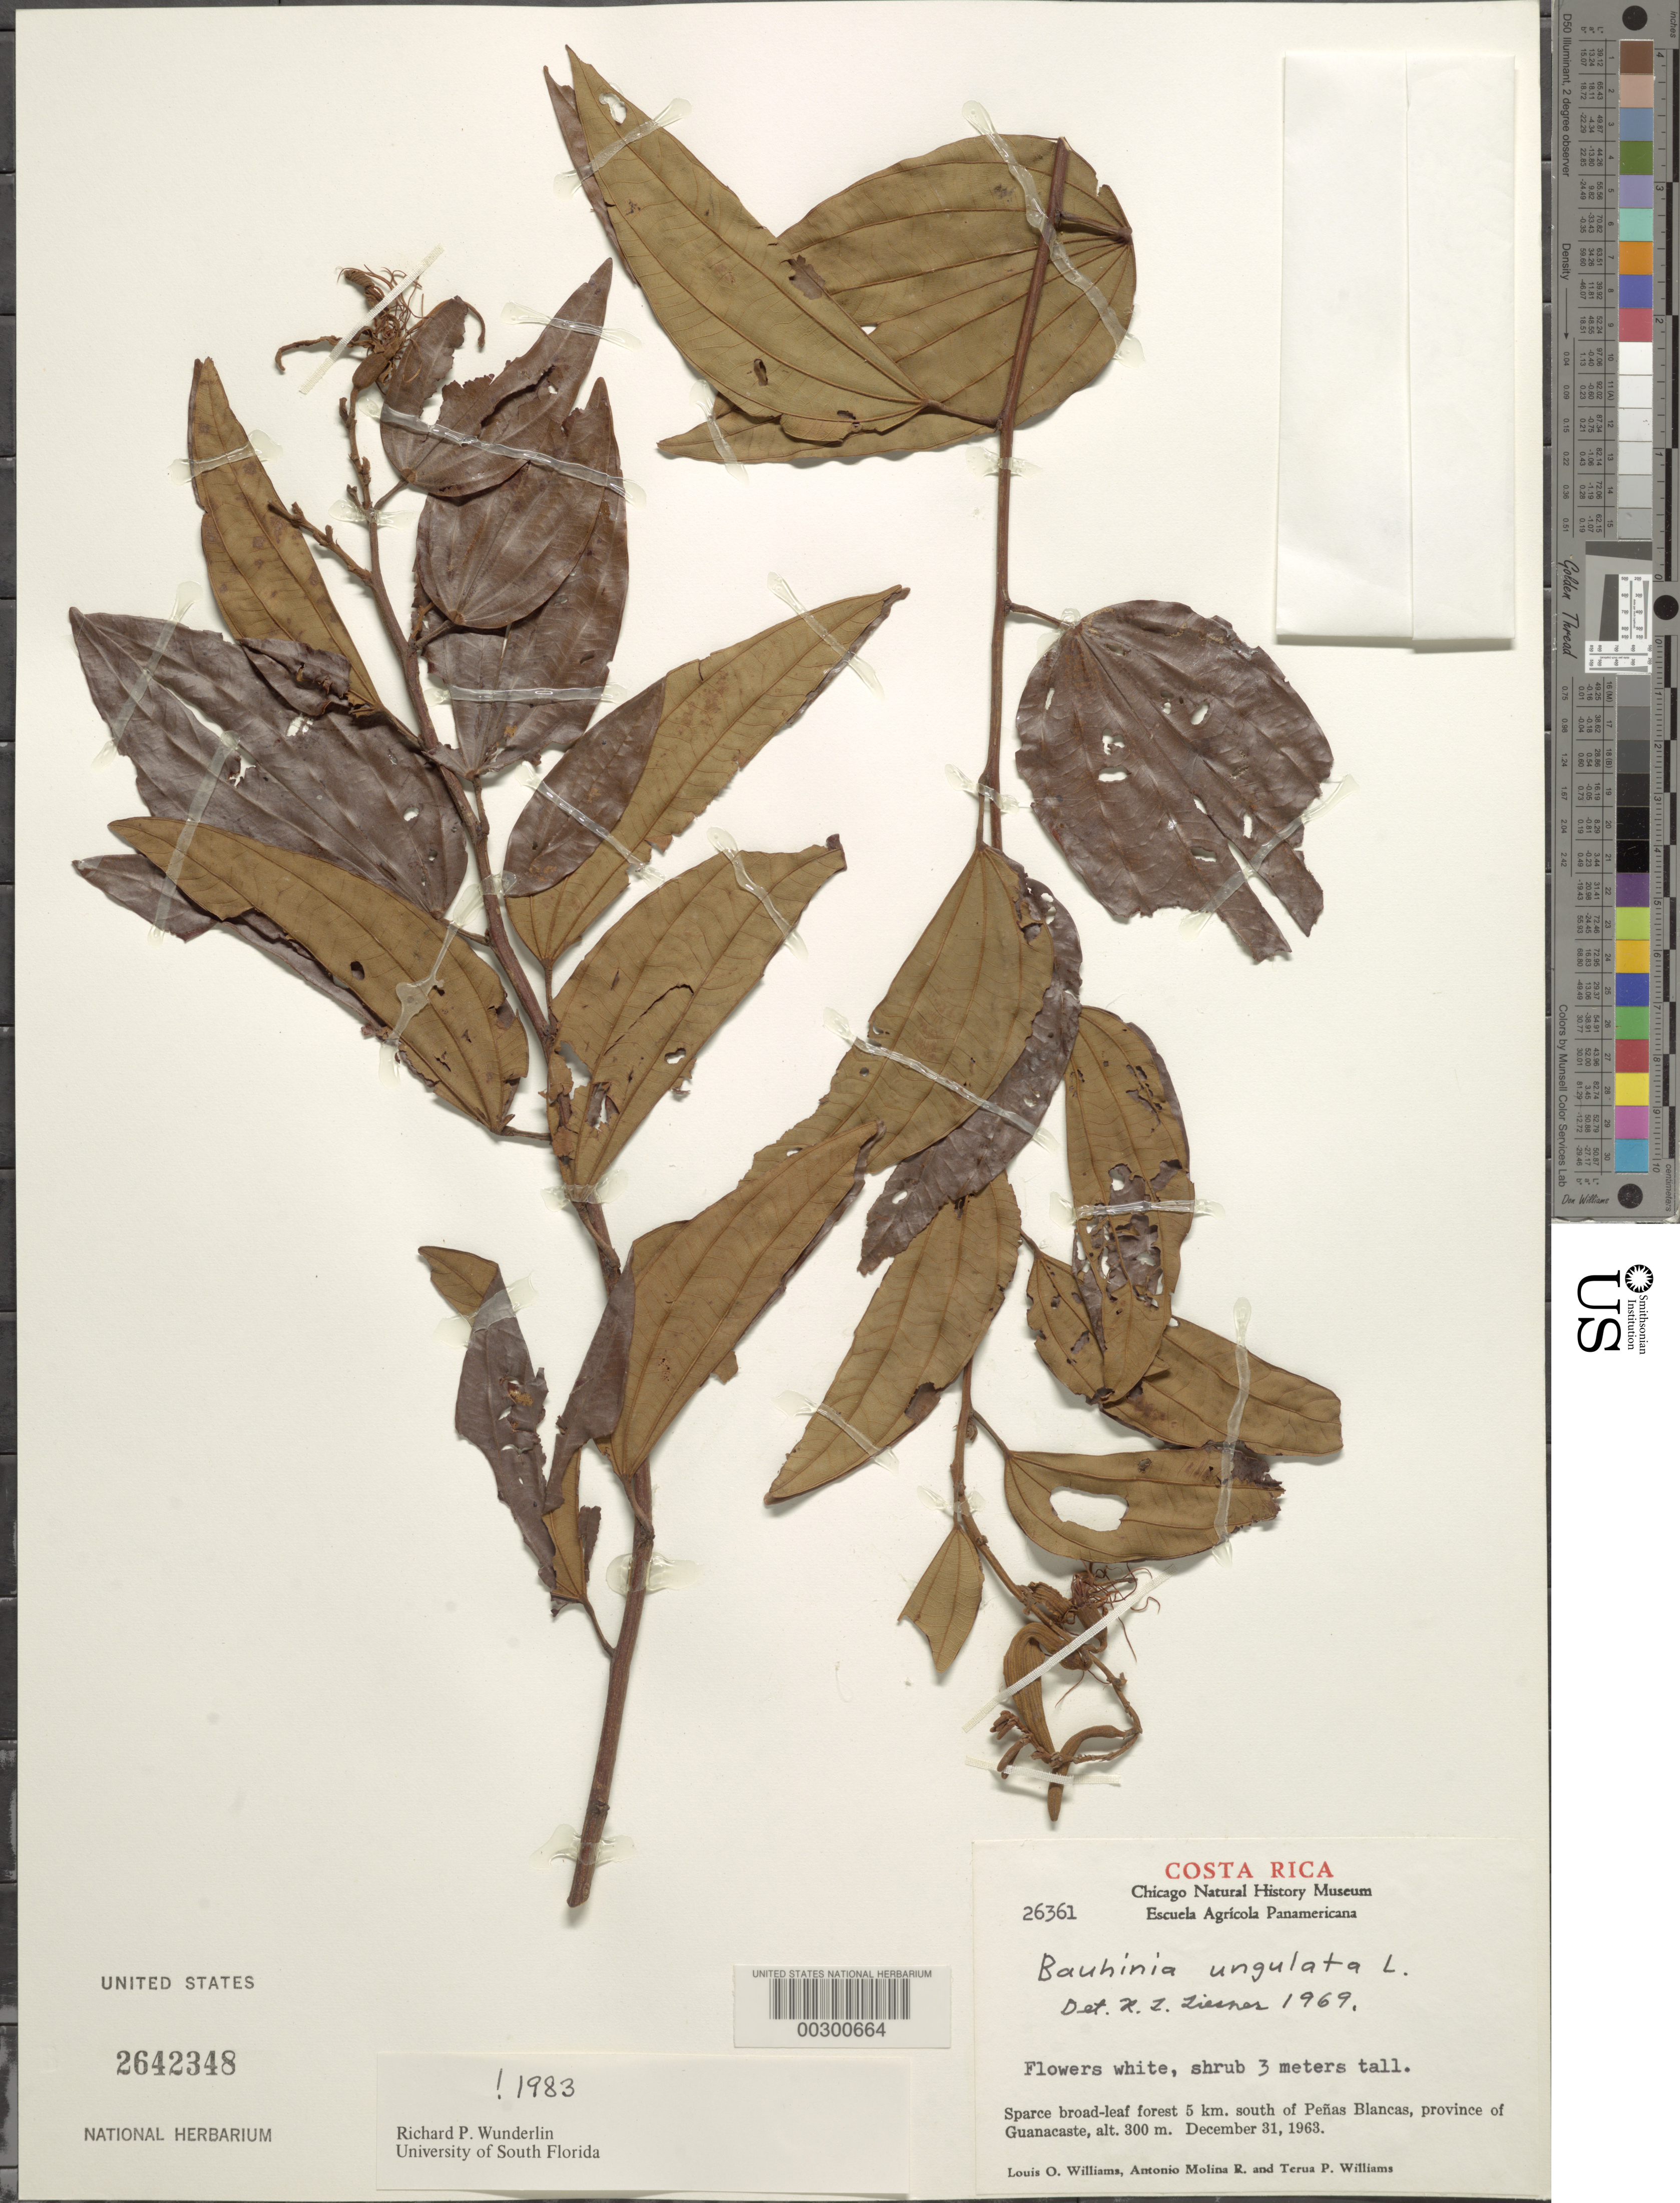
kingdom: Plantae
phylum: Tracheophyta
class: Magnoliopsida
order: Fabales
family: Fabaceae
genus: Bauhinia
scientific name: Bauhinia ungulata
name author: L.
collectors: L. O. Williams, A. Molina R. & T. P. Williams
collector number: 26361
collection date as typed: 31 Dec 1963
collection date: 1963-12-31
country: Costa Rica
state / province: Guanacaste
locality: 5 km S of Penas Blancas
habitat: Forest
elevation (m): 300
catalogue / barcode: US 2642348